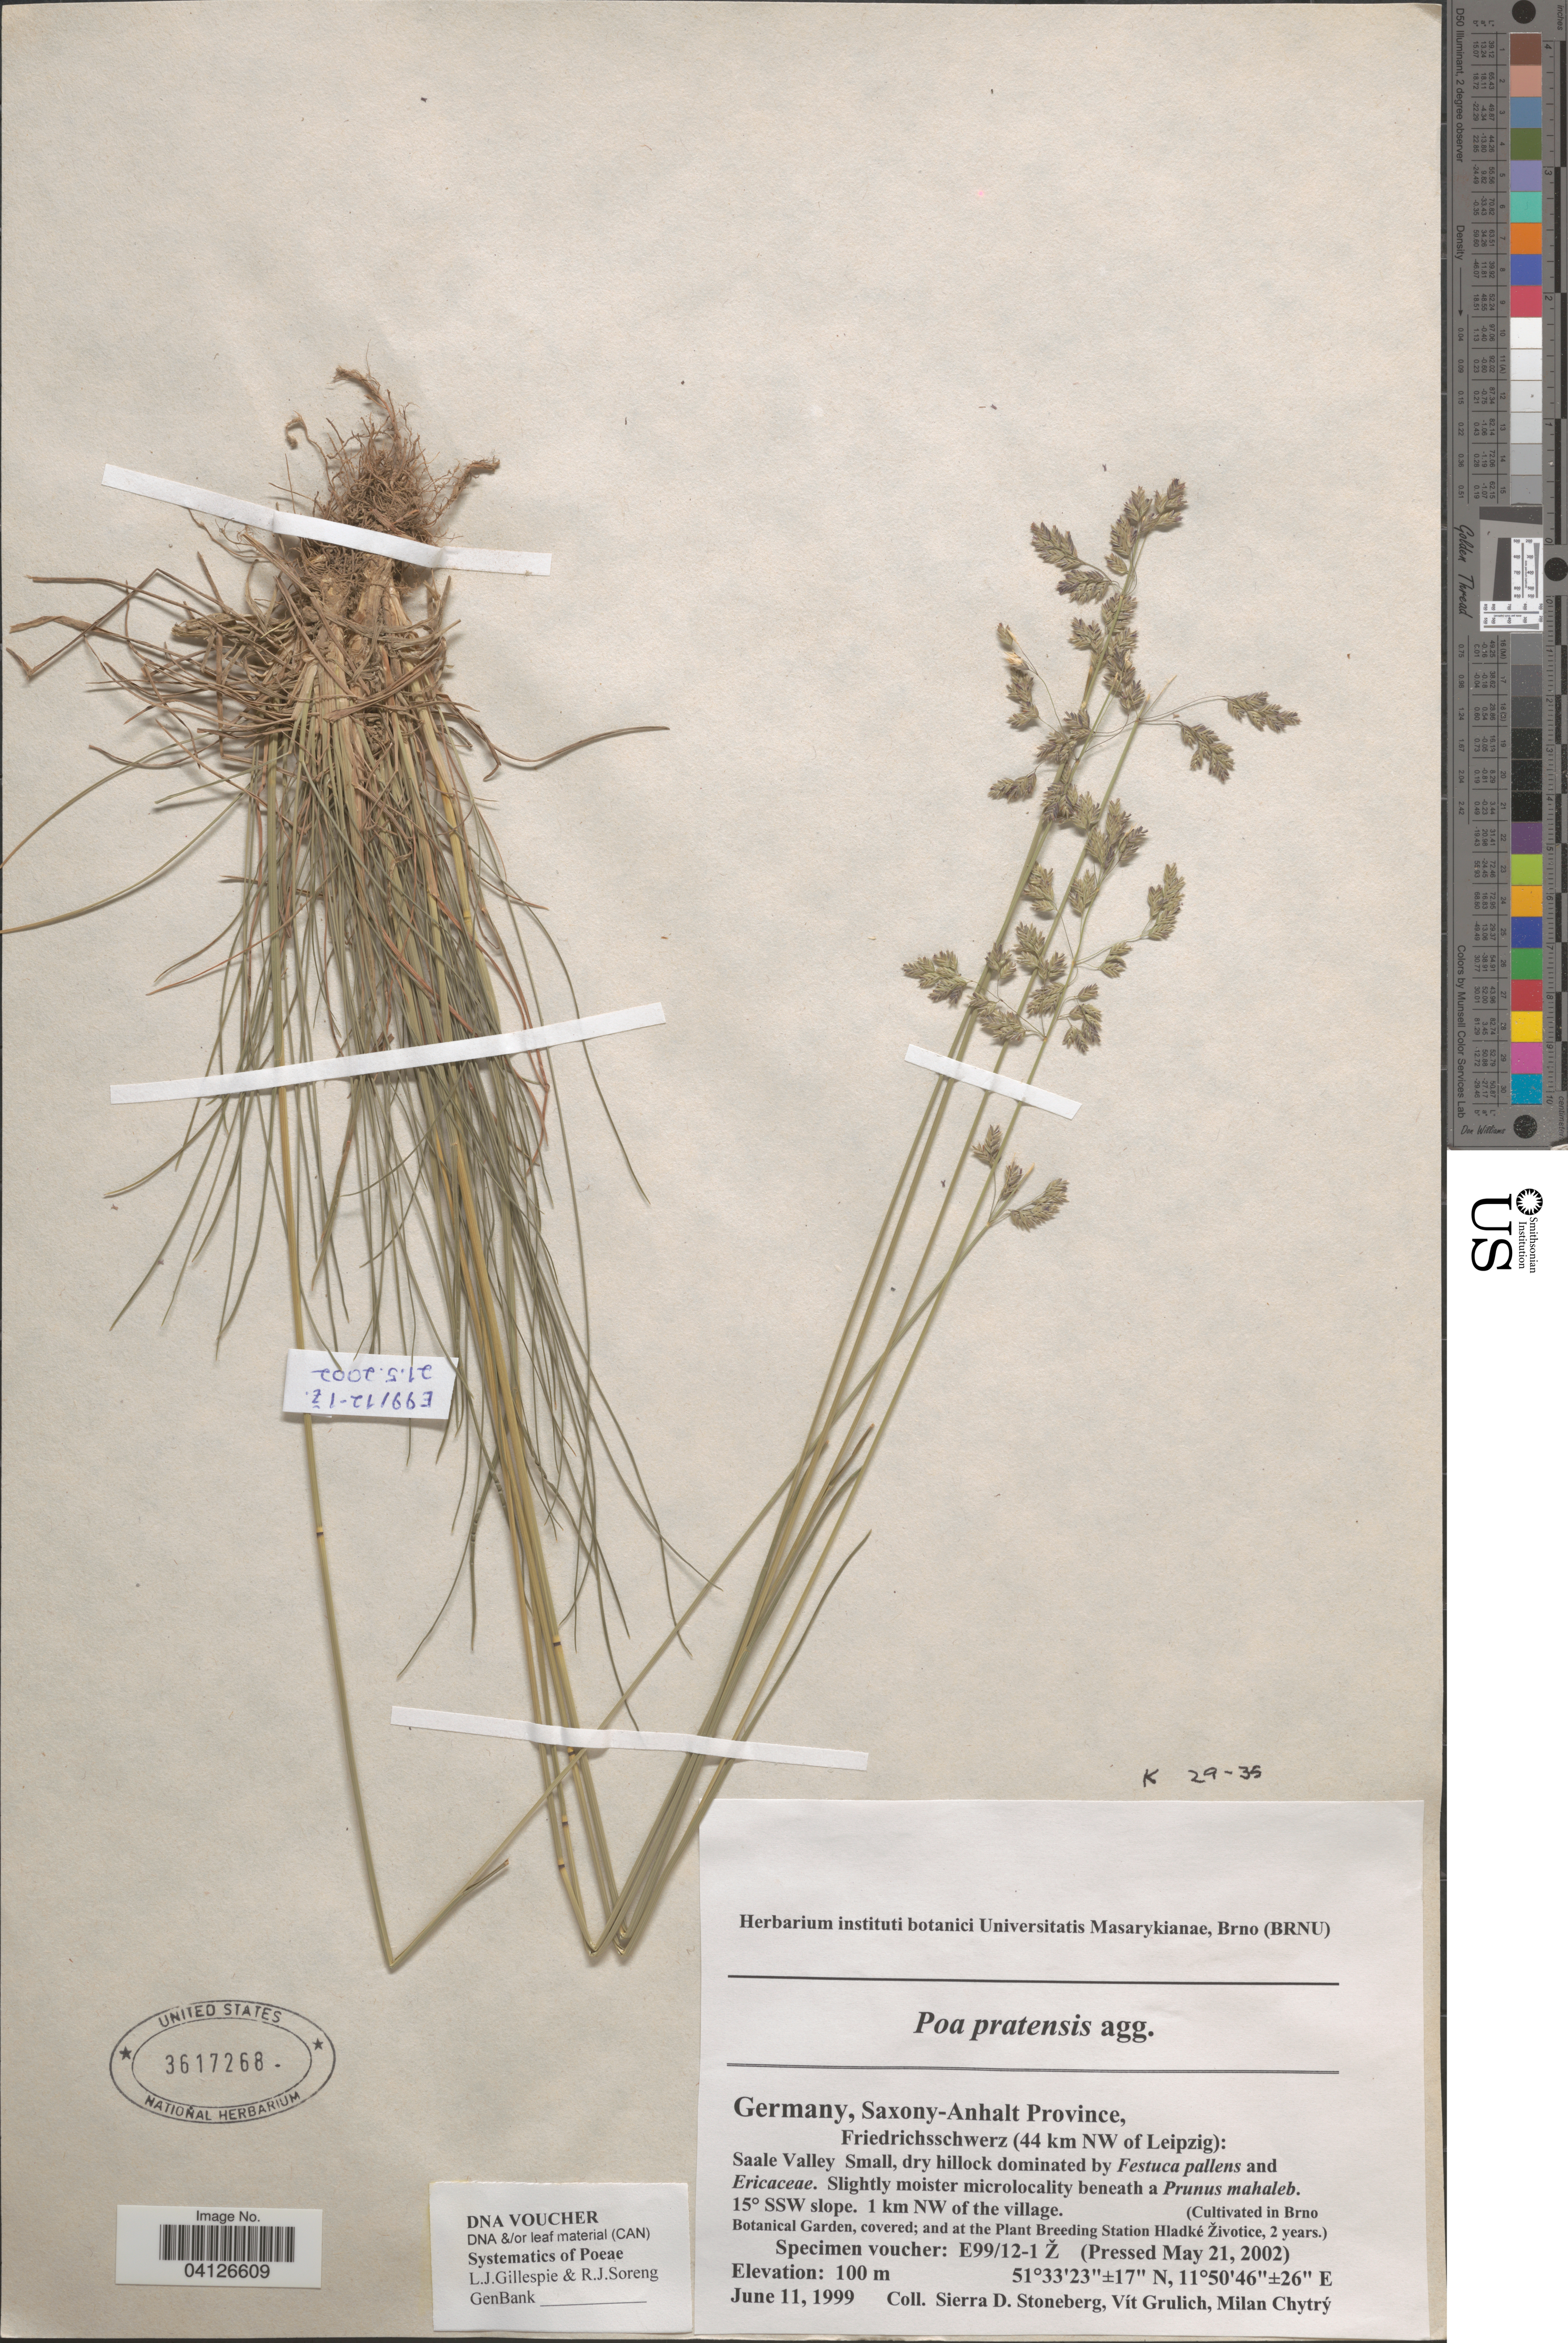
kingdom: Plantae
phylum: Tracheophyta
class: Liliopsida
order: Poales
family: Poaceae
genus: Poa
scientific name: Poa pratensis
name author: L.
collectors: Ex herb. instituti botanici Universitatis Masarykianae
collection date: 2002-05-21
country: Czechia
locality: (Cultivated in Brno Botanical Garden, covered; and at the Plant Breeding Station Hladké Životice, 2 years.).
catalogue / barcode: US 3617268